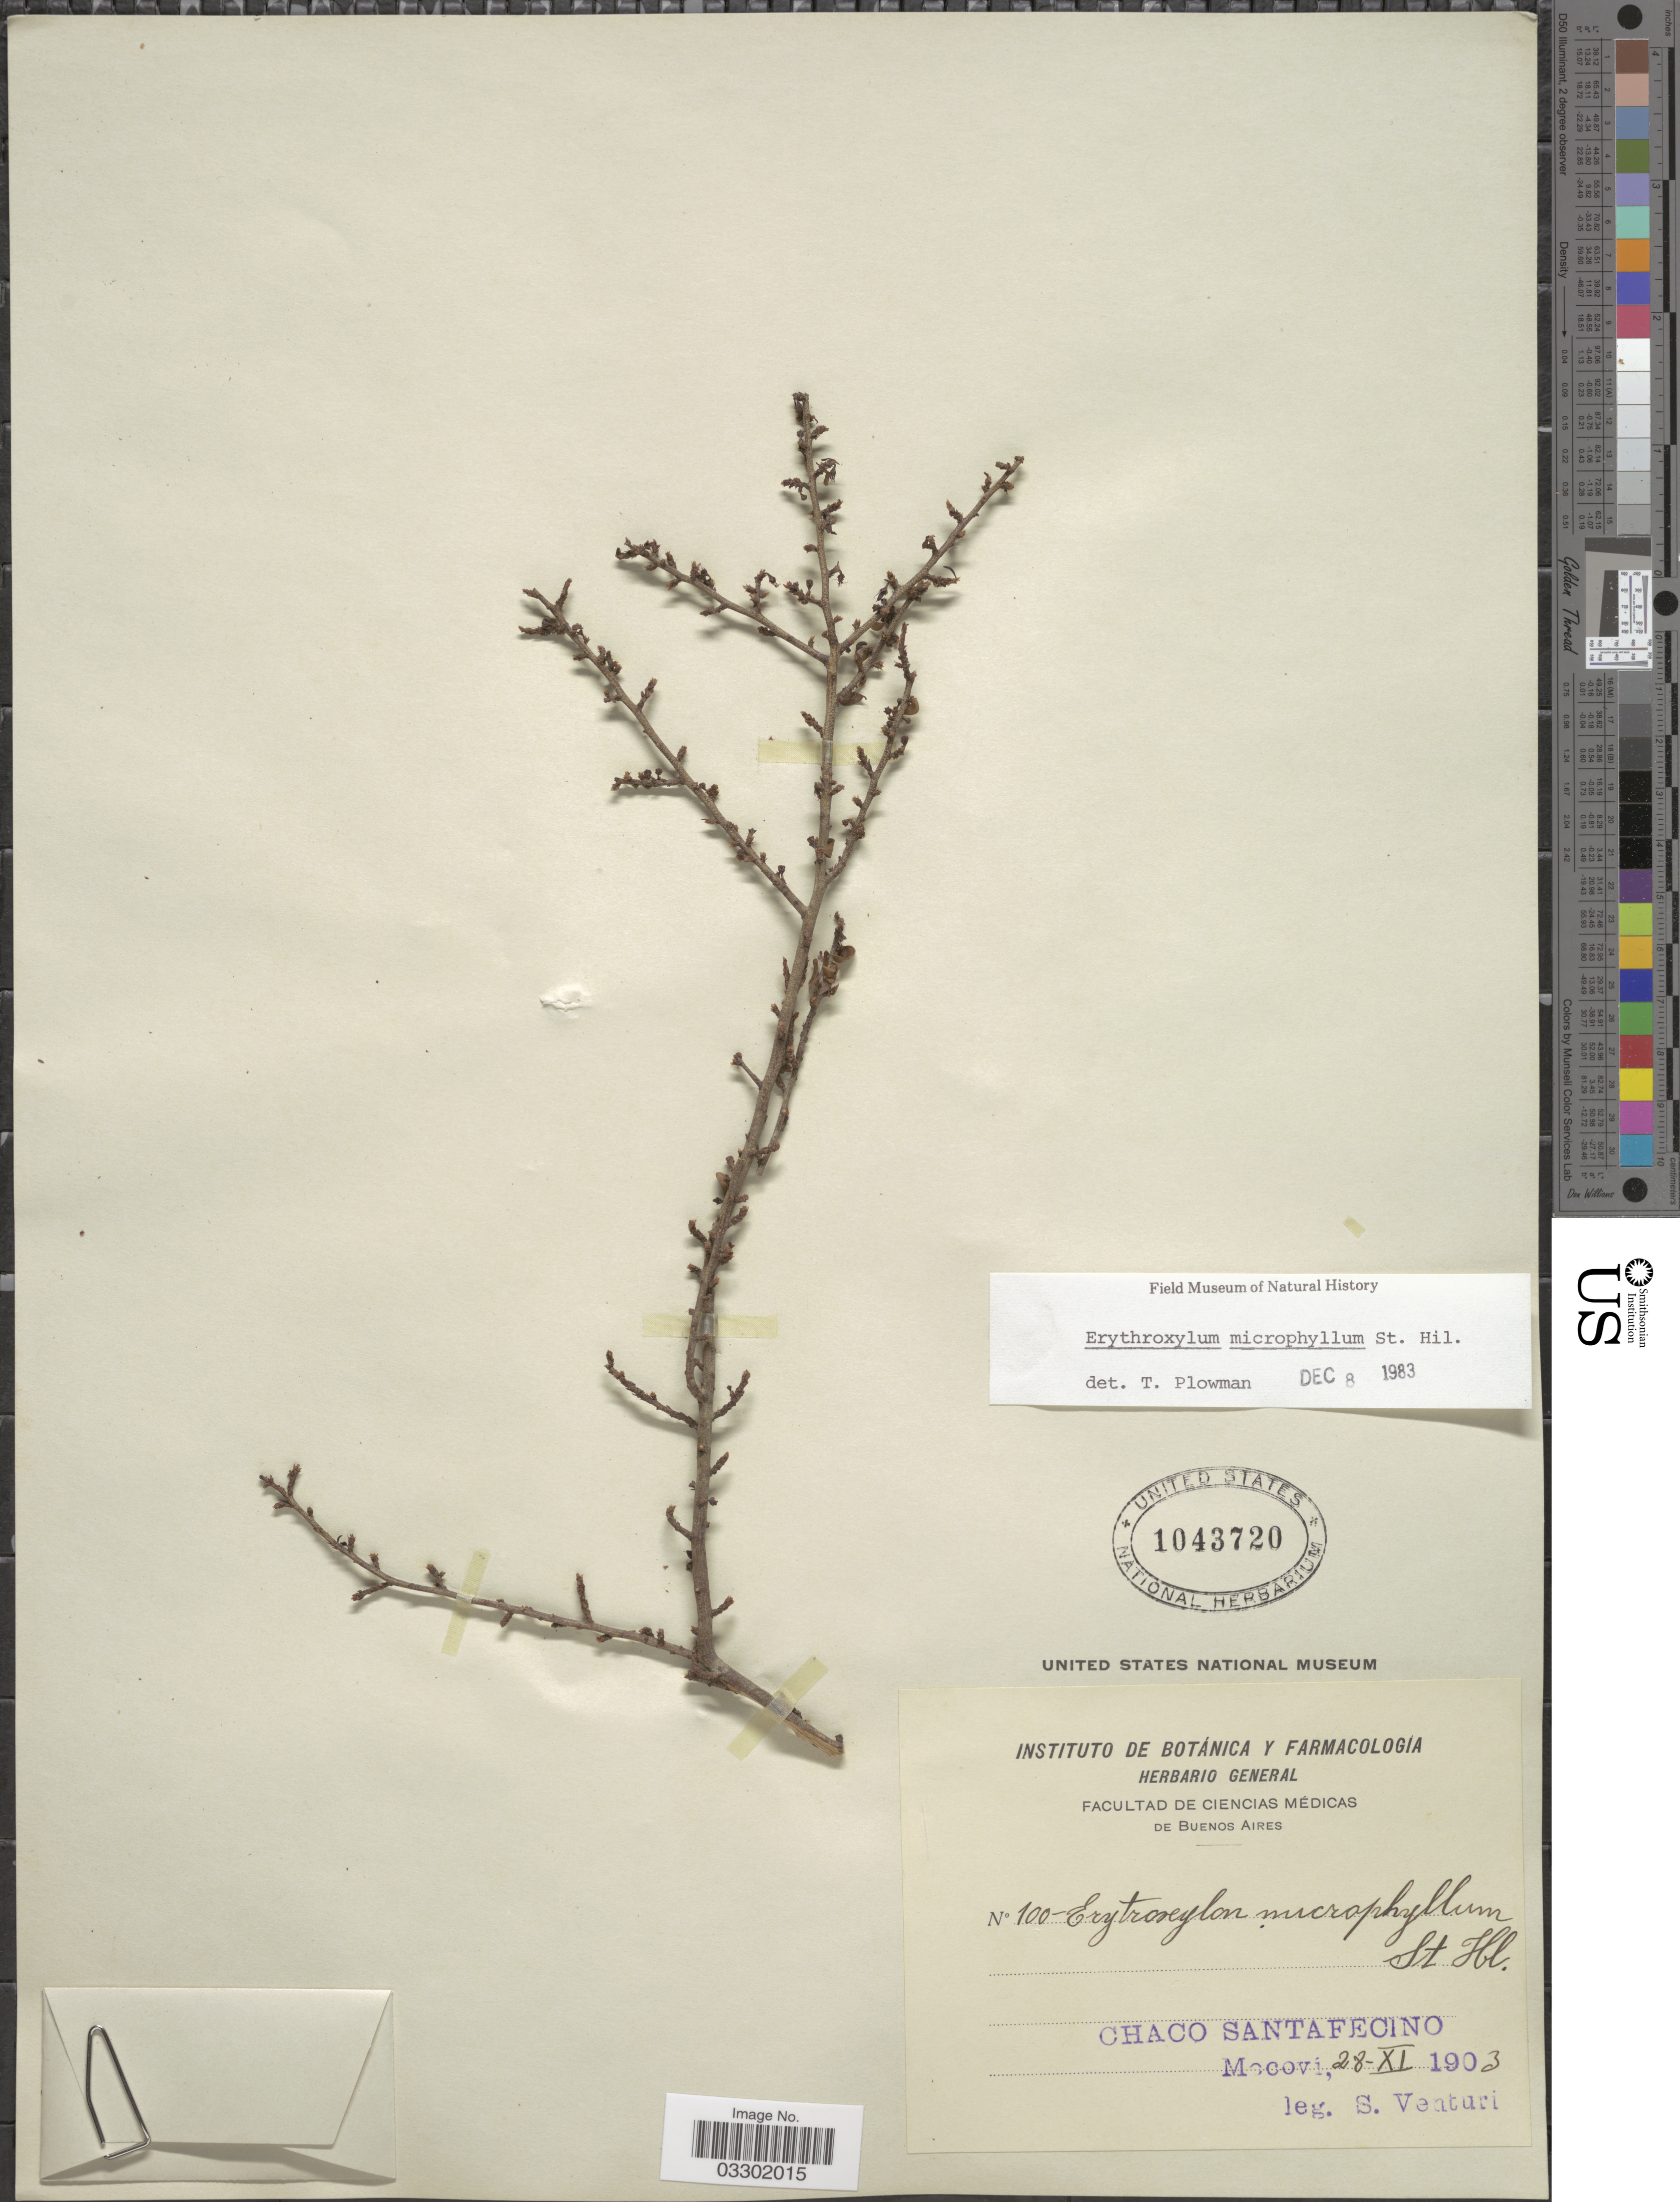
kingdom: Plantae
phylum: Tracheophyta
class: Magnoliopsida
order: Malpighiales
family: Erythroxylaceae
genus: Erythroxylum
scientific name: Erythroxylum microphyllum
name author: A. St.-Hil.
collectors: S. Venturi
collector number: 100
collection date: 1903-11-28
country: Argentina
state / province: Chaco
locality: Chaco Santa Fecino. Mocovi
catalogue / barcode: US 1043720